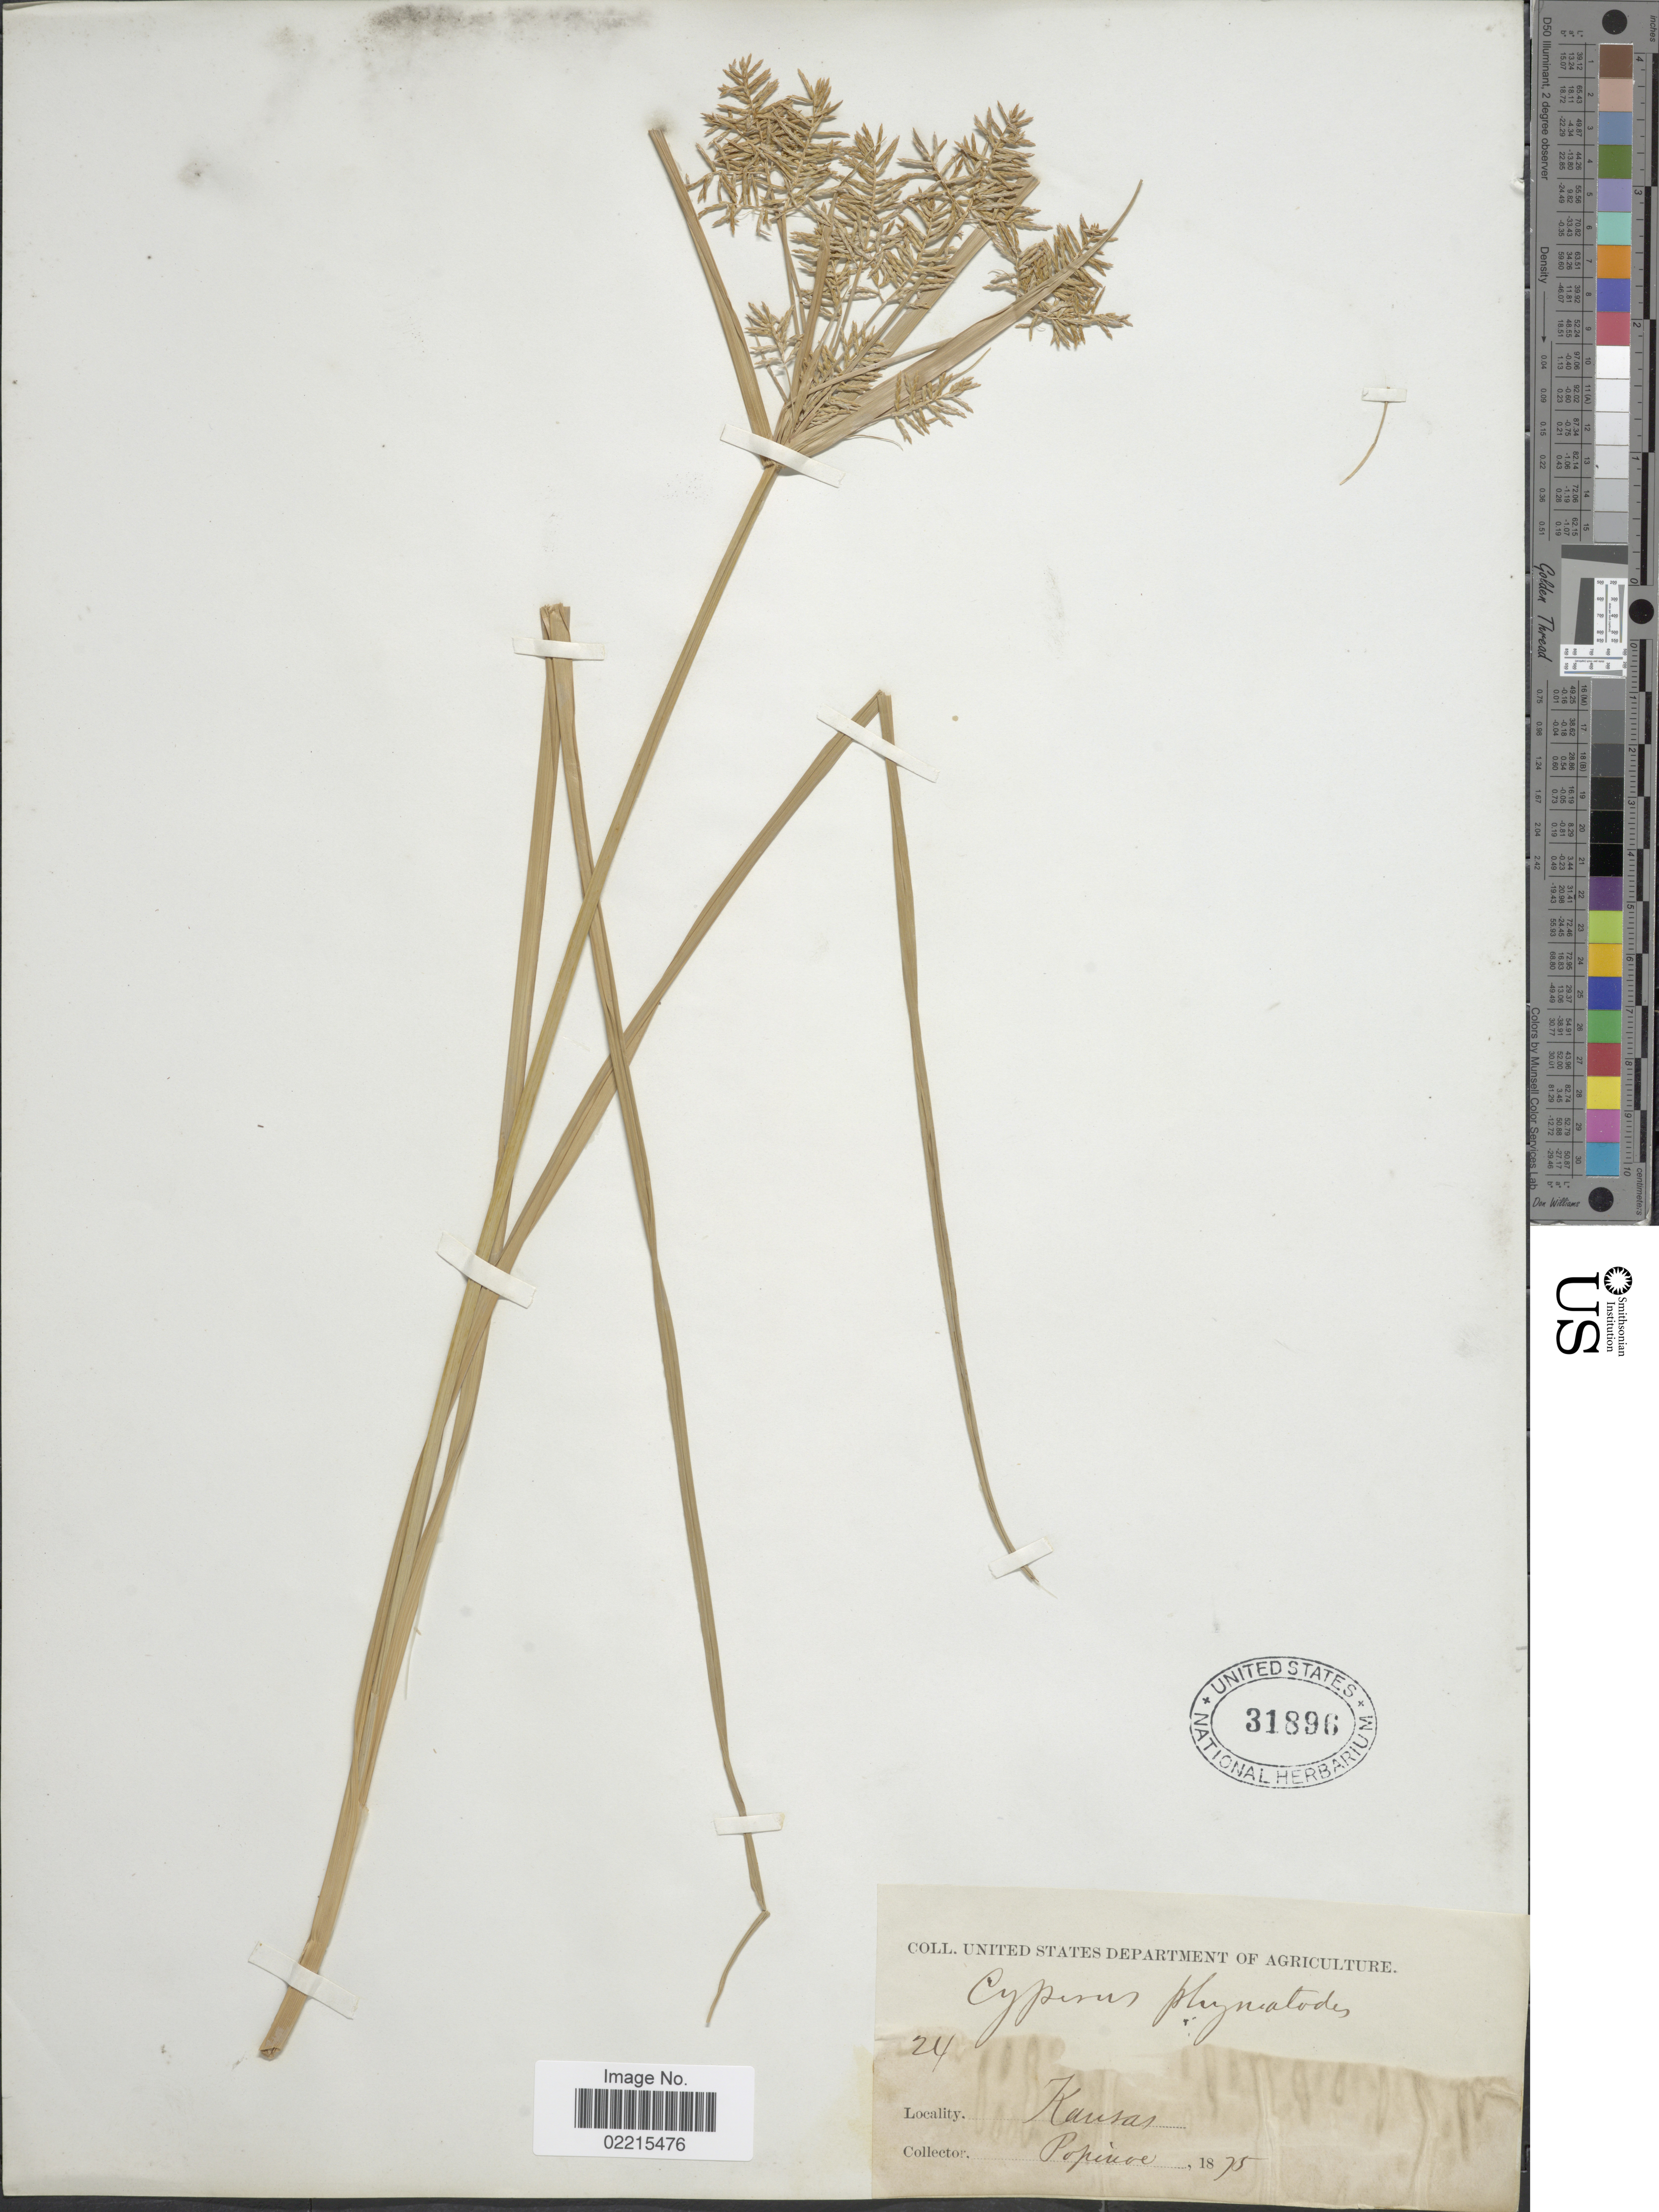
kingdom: Plantae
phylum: Tracheophyta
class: Liliopsida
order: Poales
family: Cyperaceae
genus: Cyperus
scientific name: Cyperus esculentus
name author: L.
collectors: -- Popinoe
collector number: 24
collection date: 1875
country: United States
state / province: Kansas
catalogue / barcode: US 31896